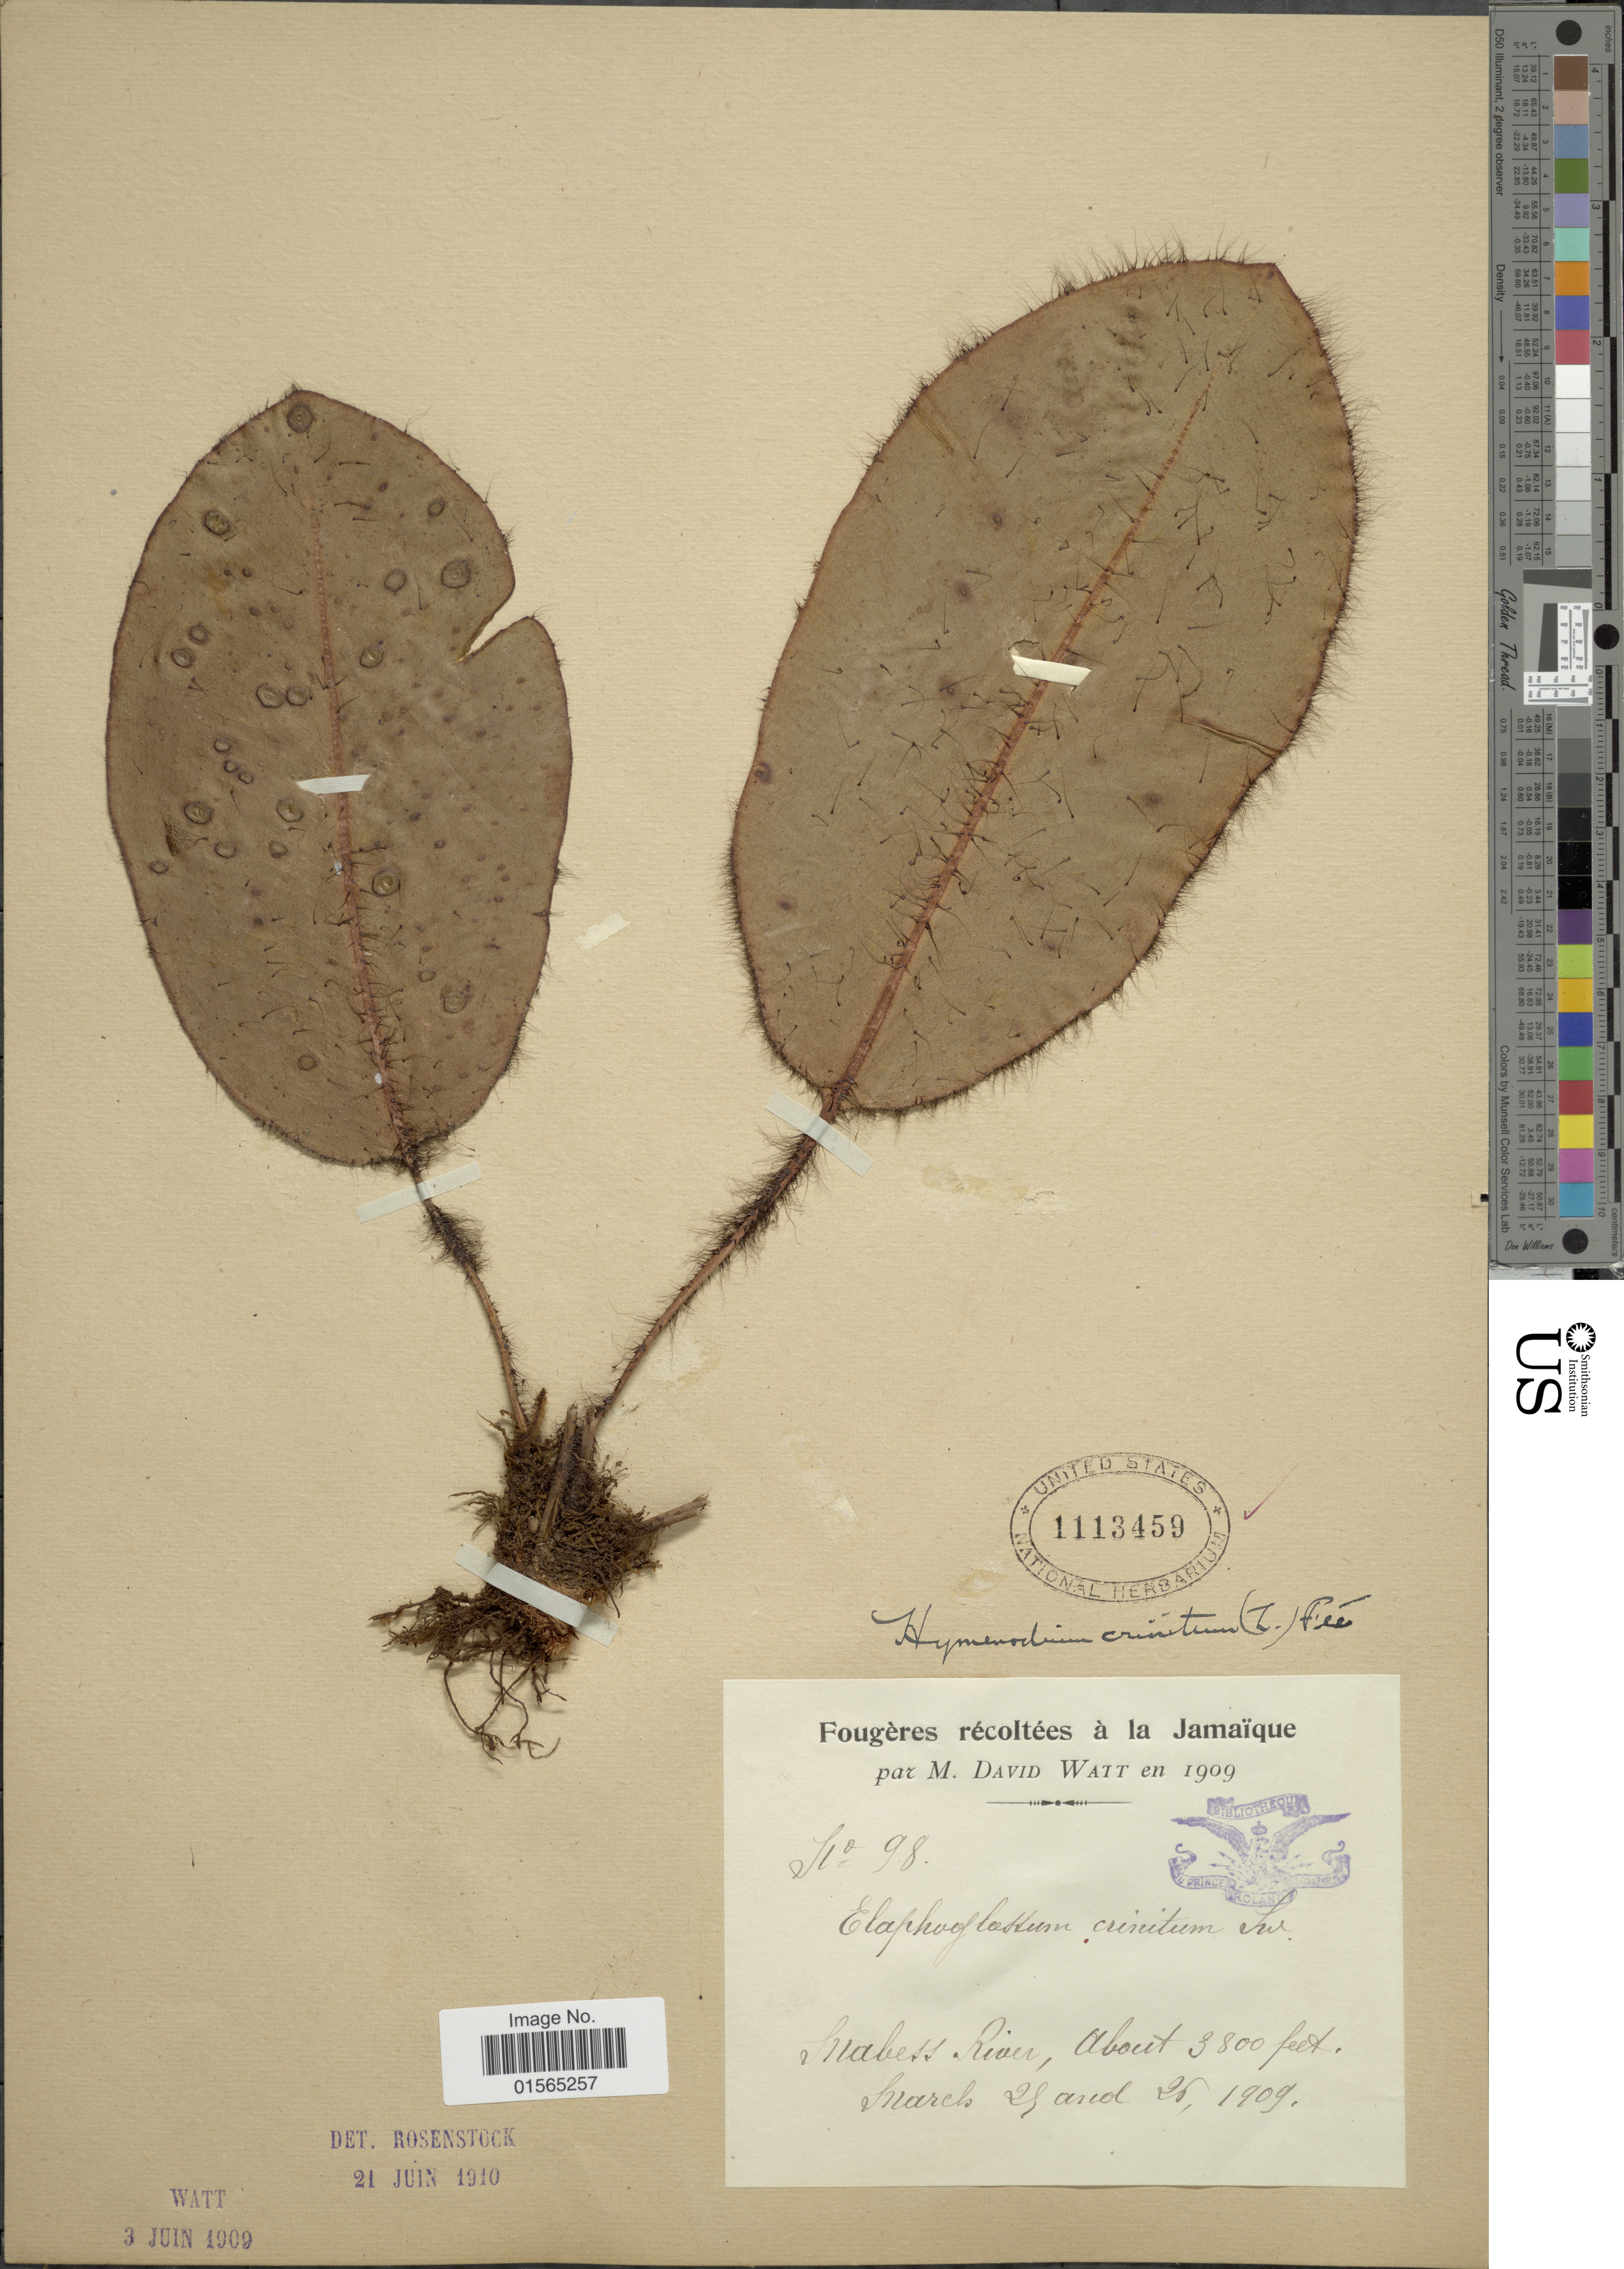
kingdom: Plantae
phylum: Tracheophyta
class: Polypodiopsida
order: Polypodiales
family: Dryopteridaceae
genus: Elaphoglossum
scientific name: Elaphoglossum crinitum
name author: (L.) Christ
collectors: D. A. P. Watt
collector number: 98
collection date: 1909-03-21/1909-03-26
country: Jamaica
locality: Mabess River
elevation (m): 1158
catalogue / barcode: US 1113459